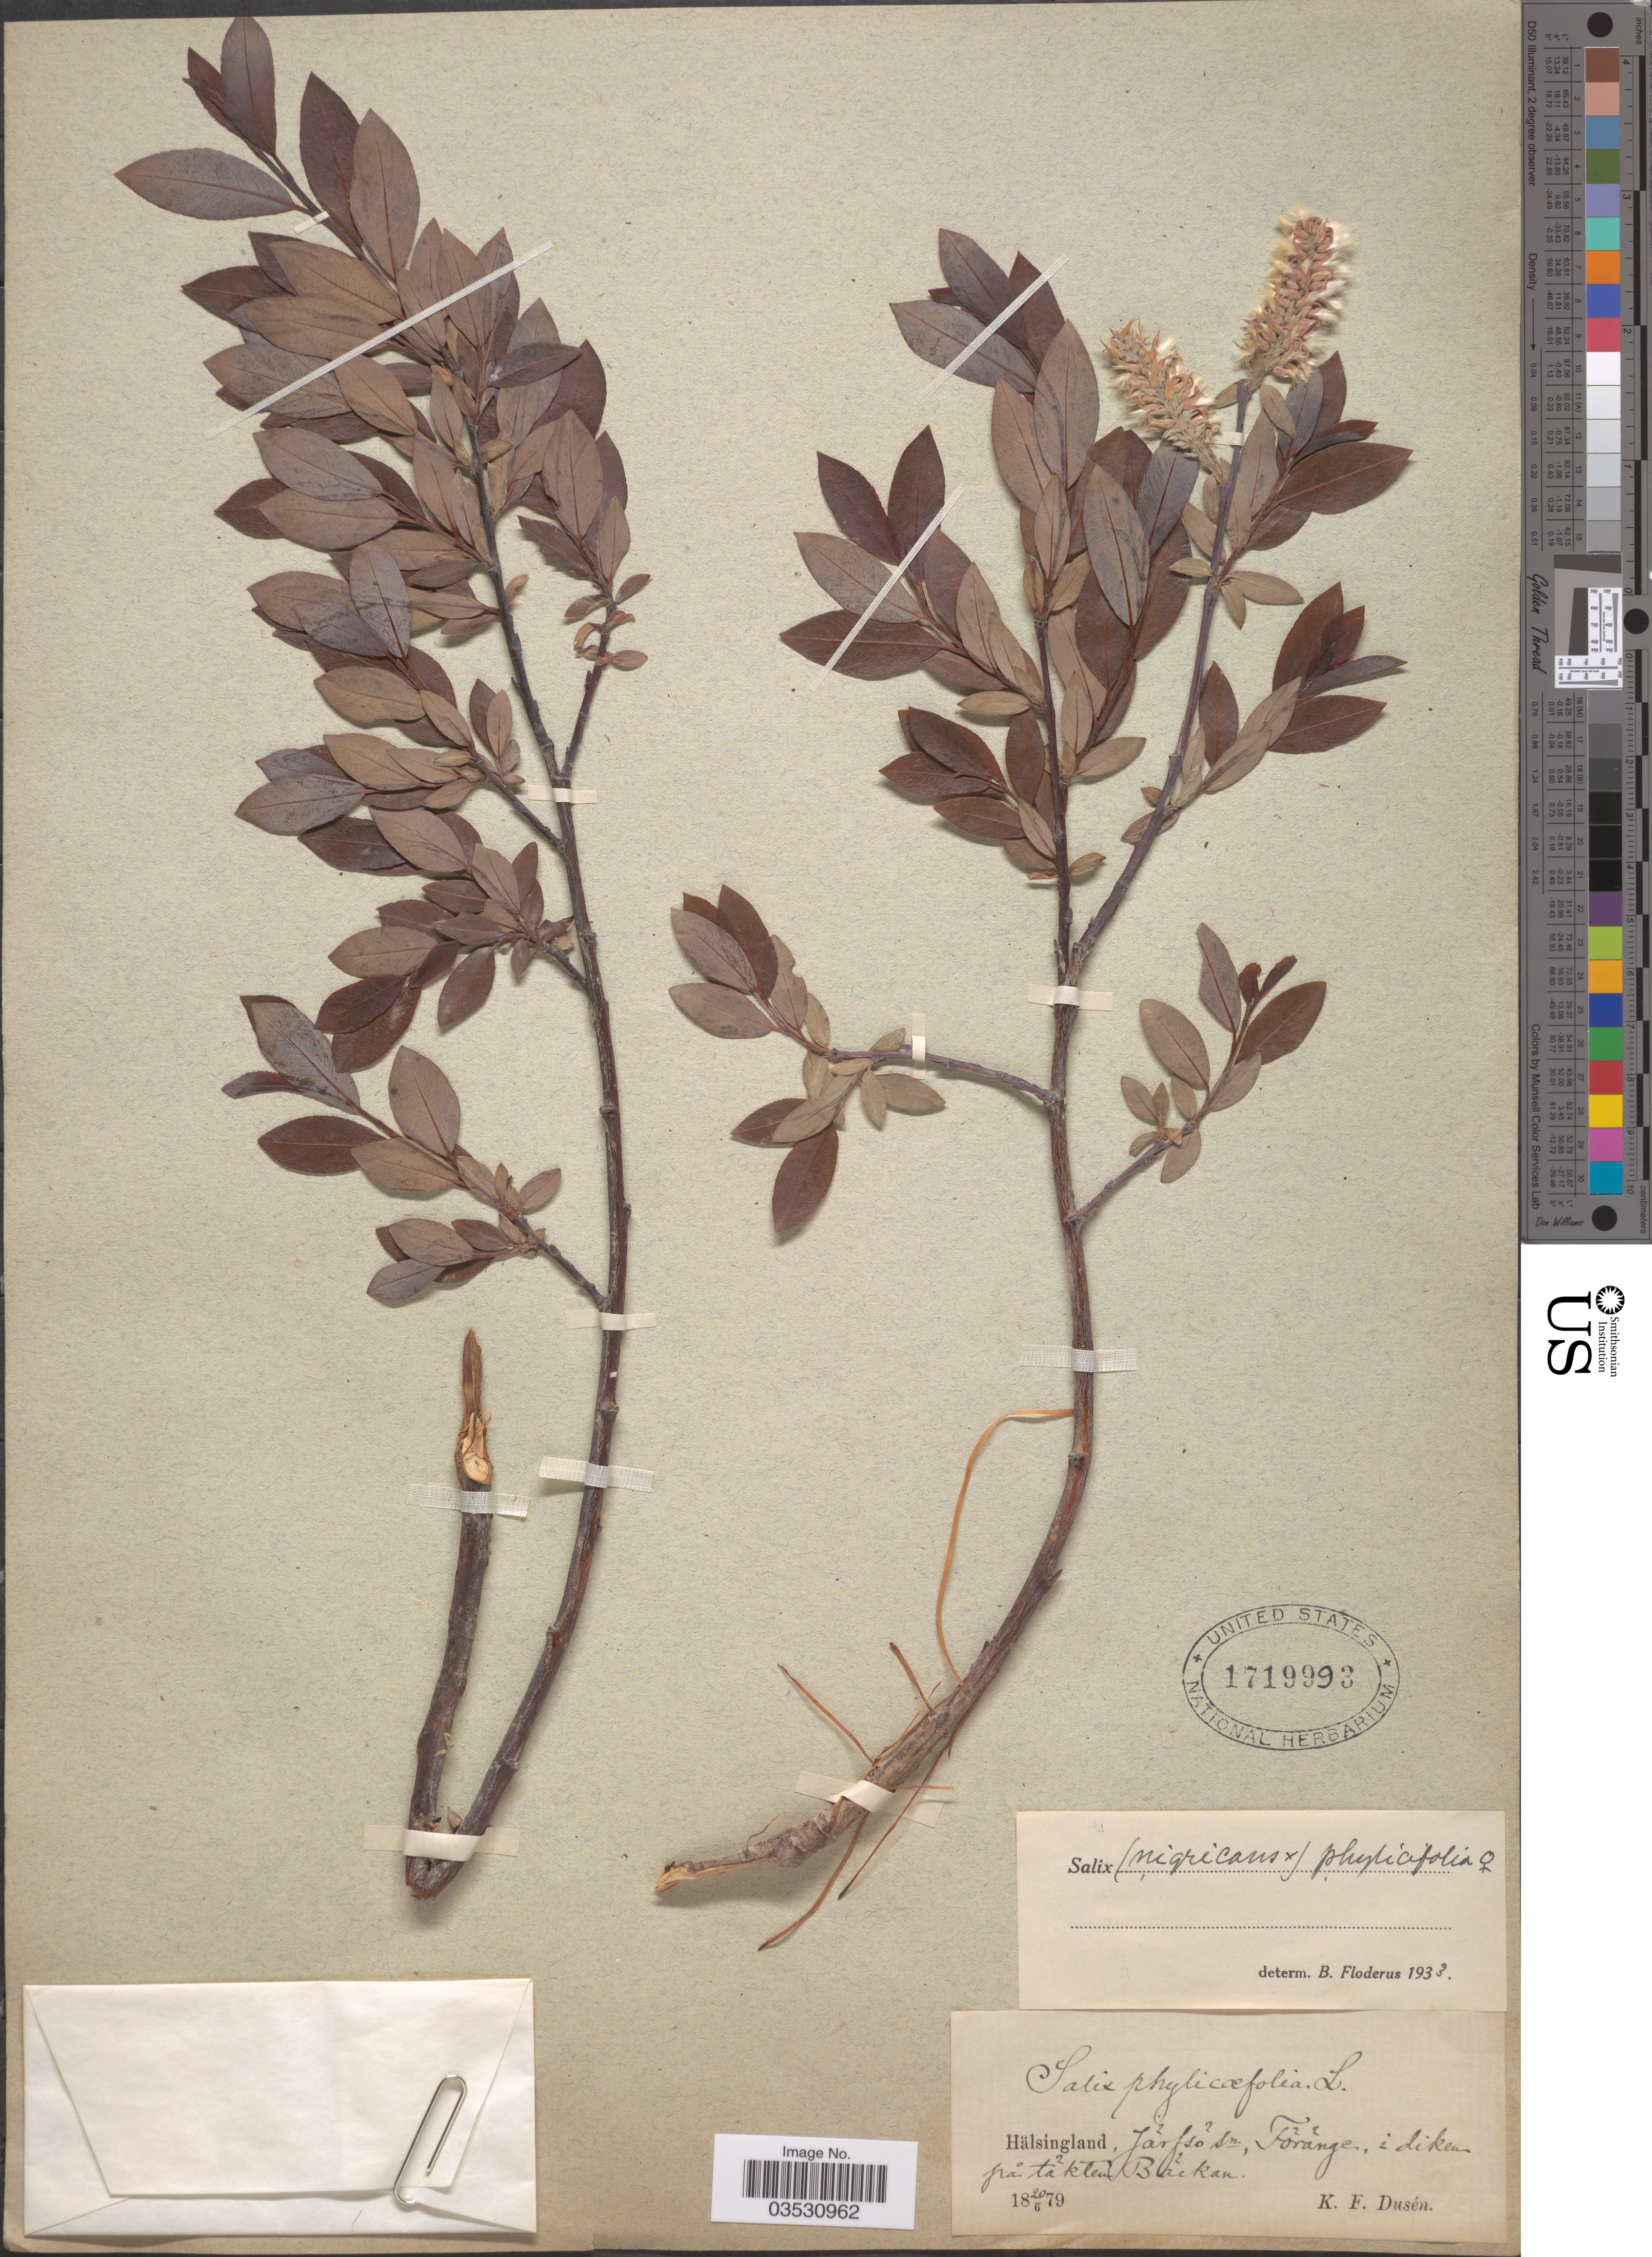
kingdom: Plantae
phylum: Tracheophyta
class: Magnoliopsida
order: Malpighiales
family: Salicaceae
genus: Salix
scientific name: Salix phylicifolia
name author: L.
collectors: K. Dusén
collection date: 1879-06-20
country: Sweden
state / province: Gavleborg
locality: Hälsingland, Jarfso [ = Järvsö] sn, Forange, i diken på takten Bäckan.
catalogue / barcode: US 1719993